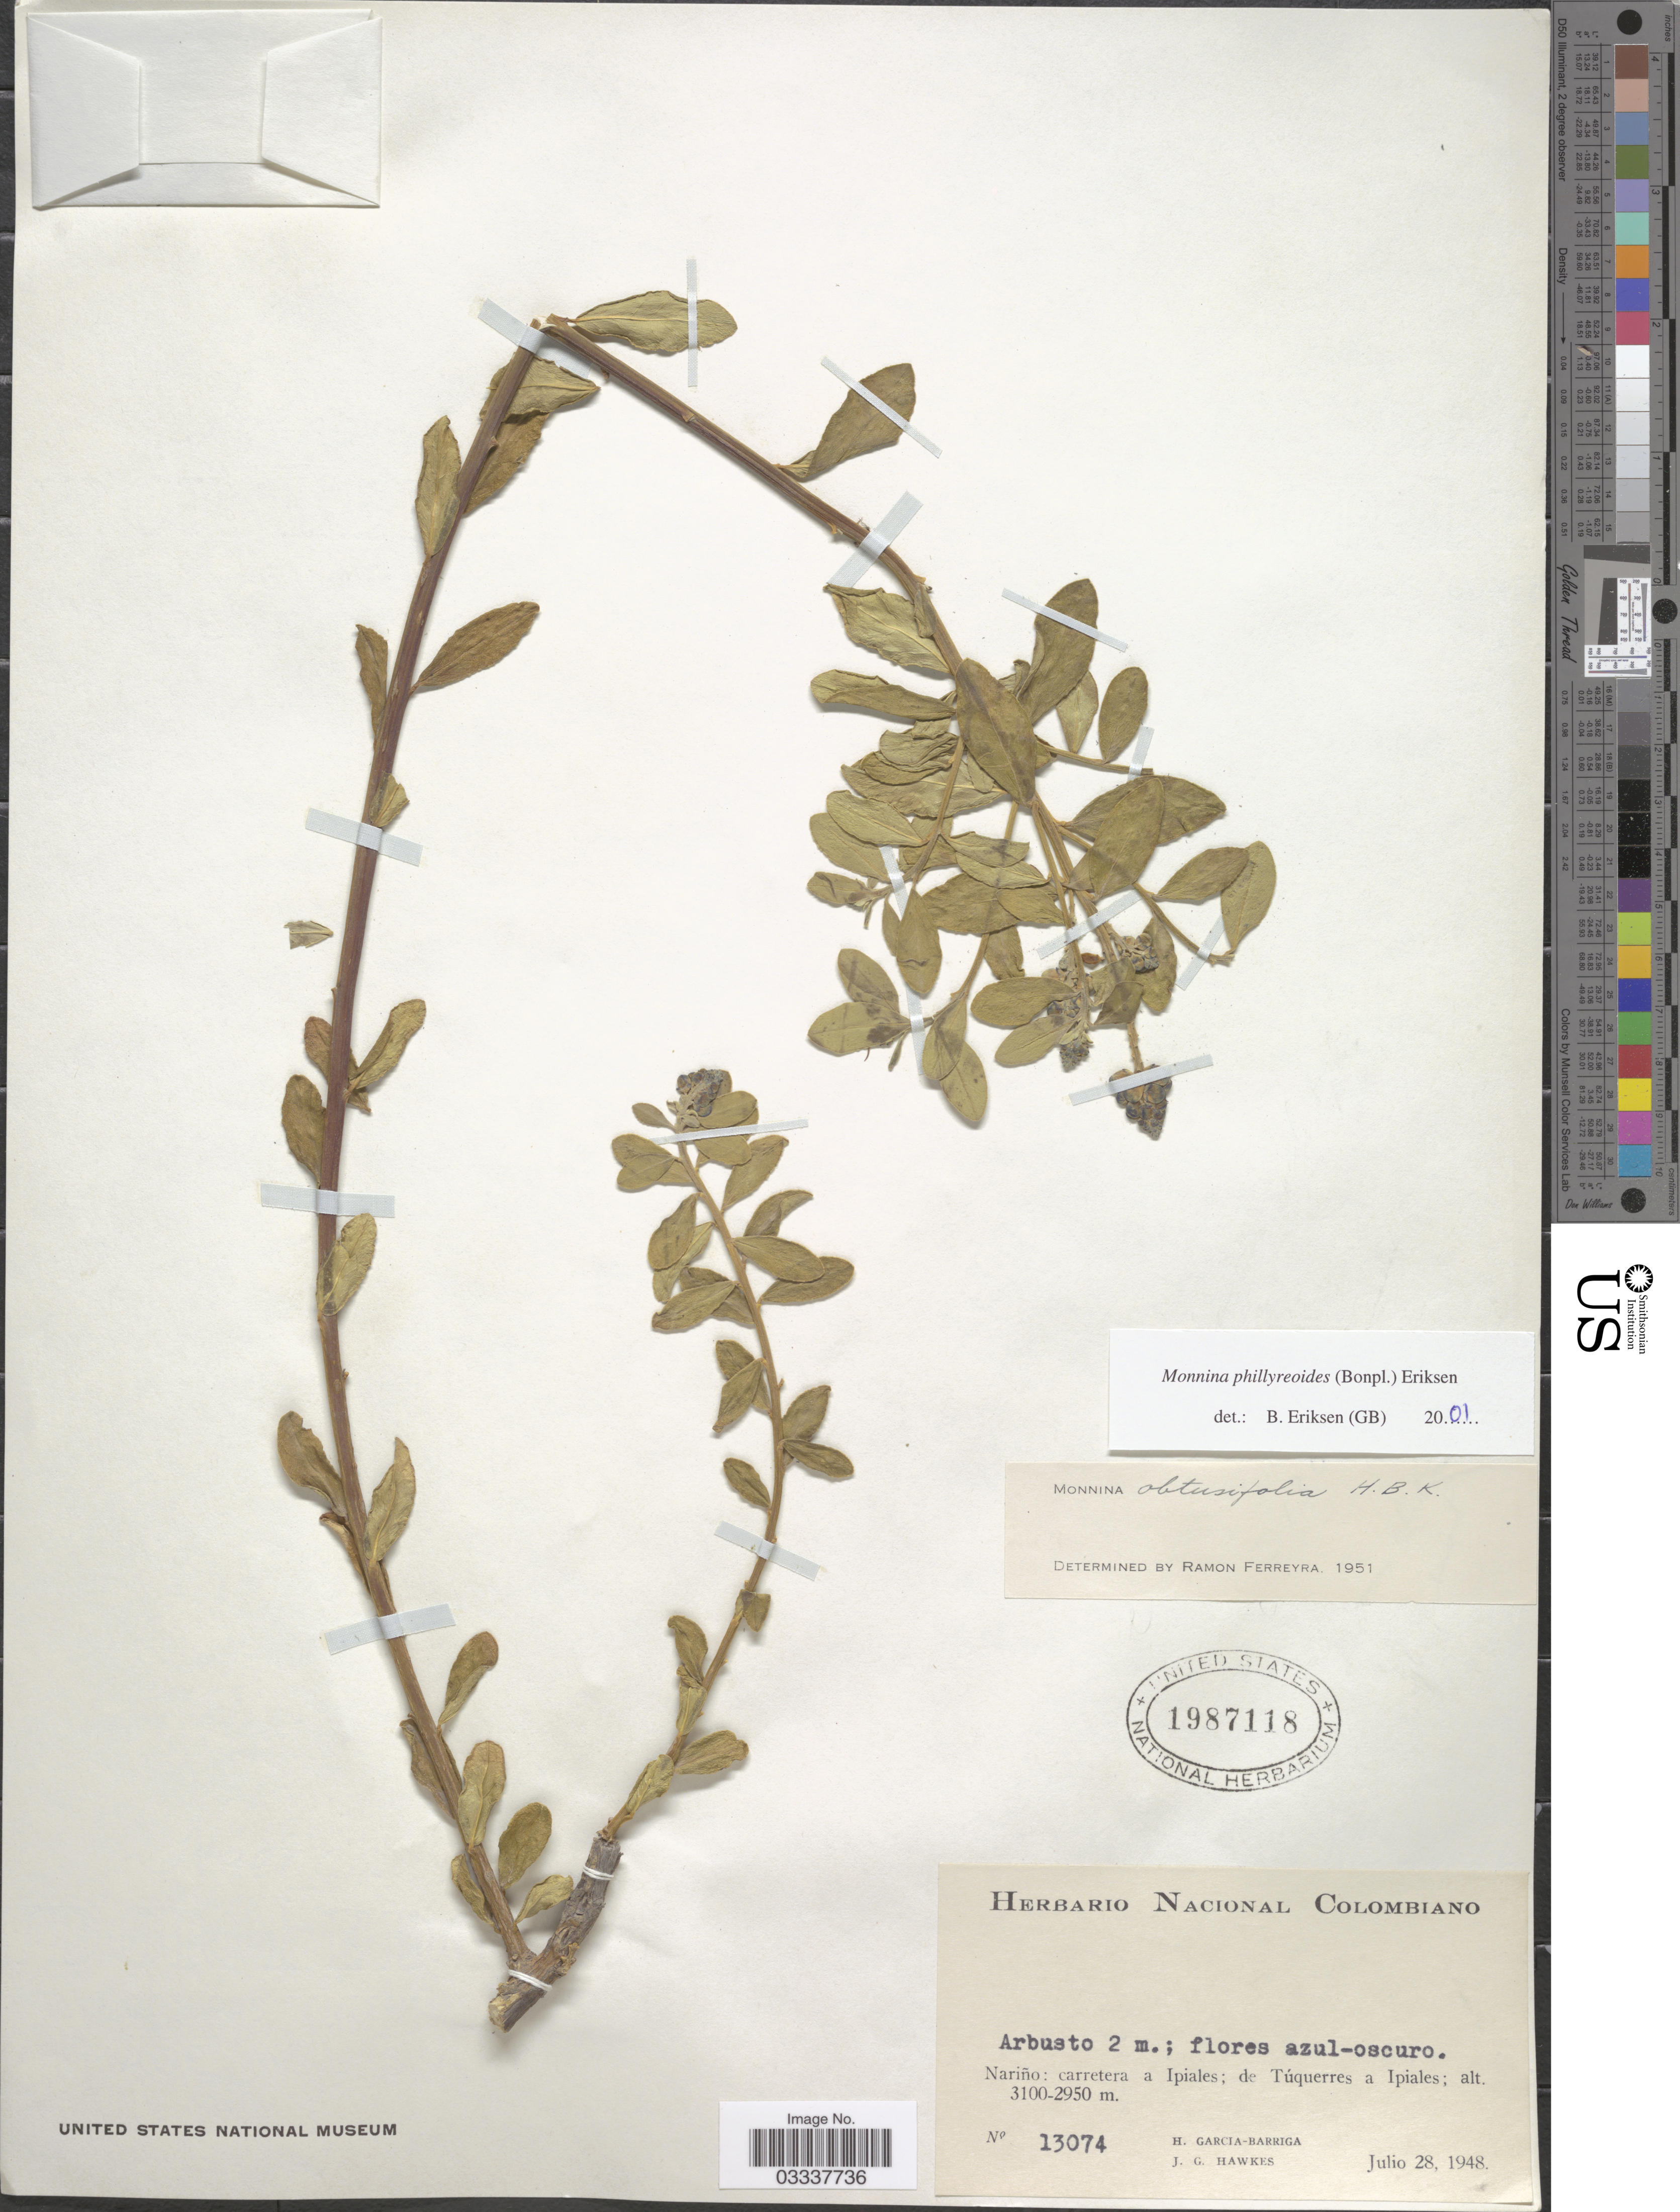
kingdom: Plantae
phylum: Tracheophyta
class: Magnoliopsida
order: Fabales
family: Polygalaceae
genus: Monnina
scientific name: Monnina phillyreoides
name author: (Bonpl.) B. Eriksen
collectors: H. García Barriga & J. Hawkes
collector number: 13074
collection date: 1948-07-28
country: Colombia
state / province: Nariño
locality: Carretera a Ipiales; de Túquerres a Ipiales.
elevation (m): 2950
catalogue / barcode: US 1987118